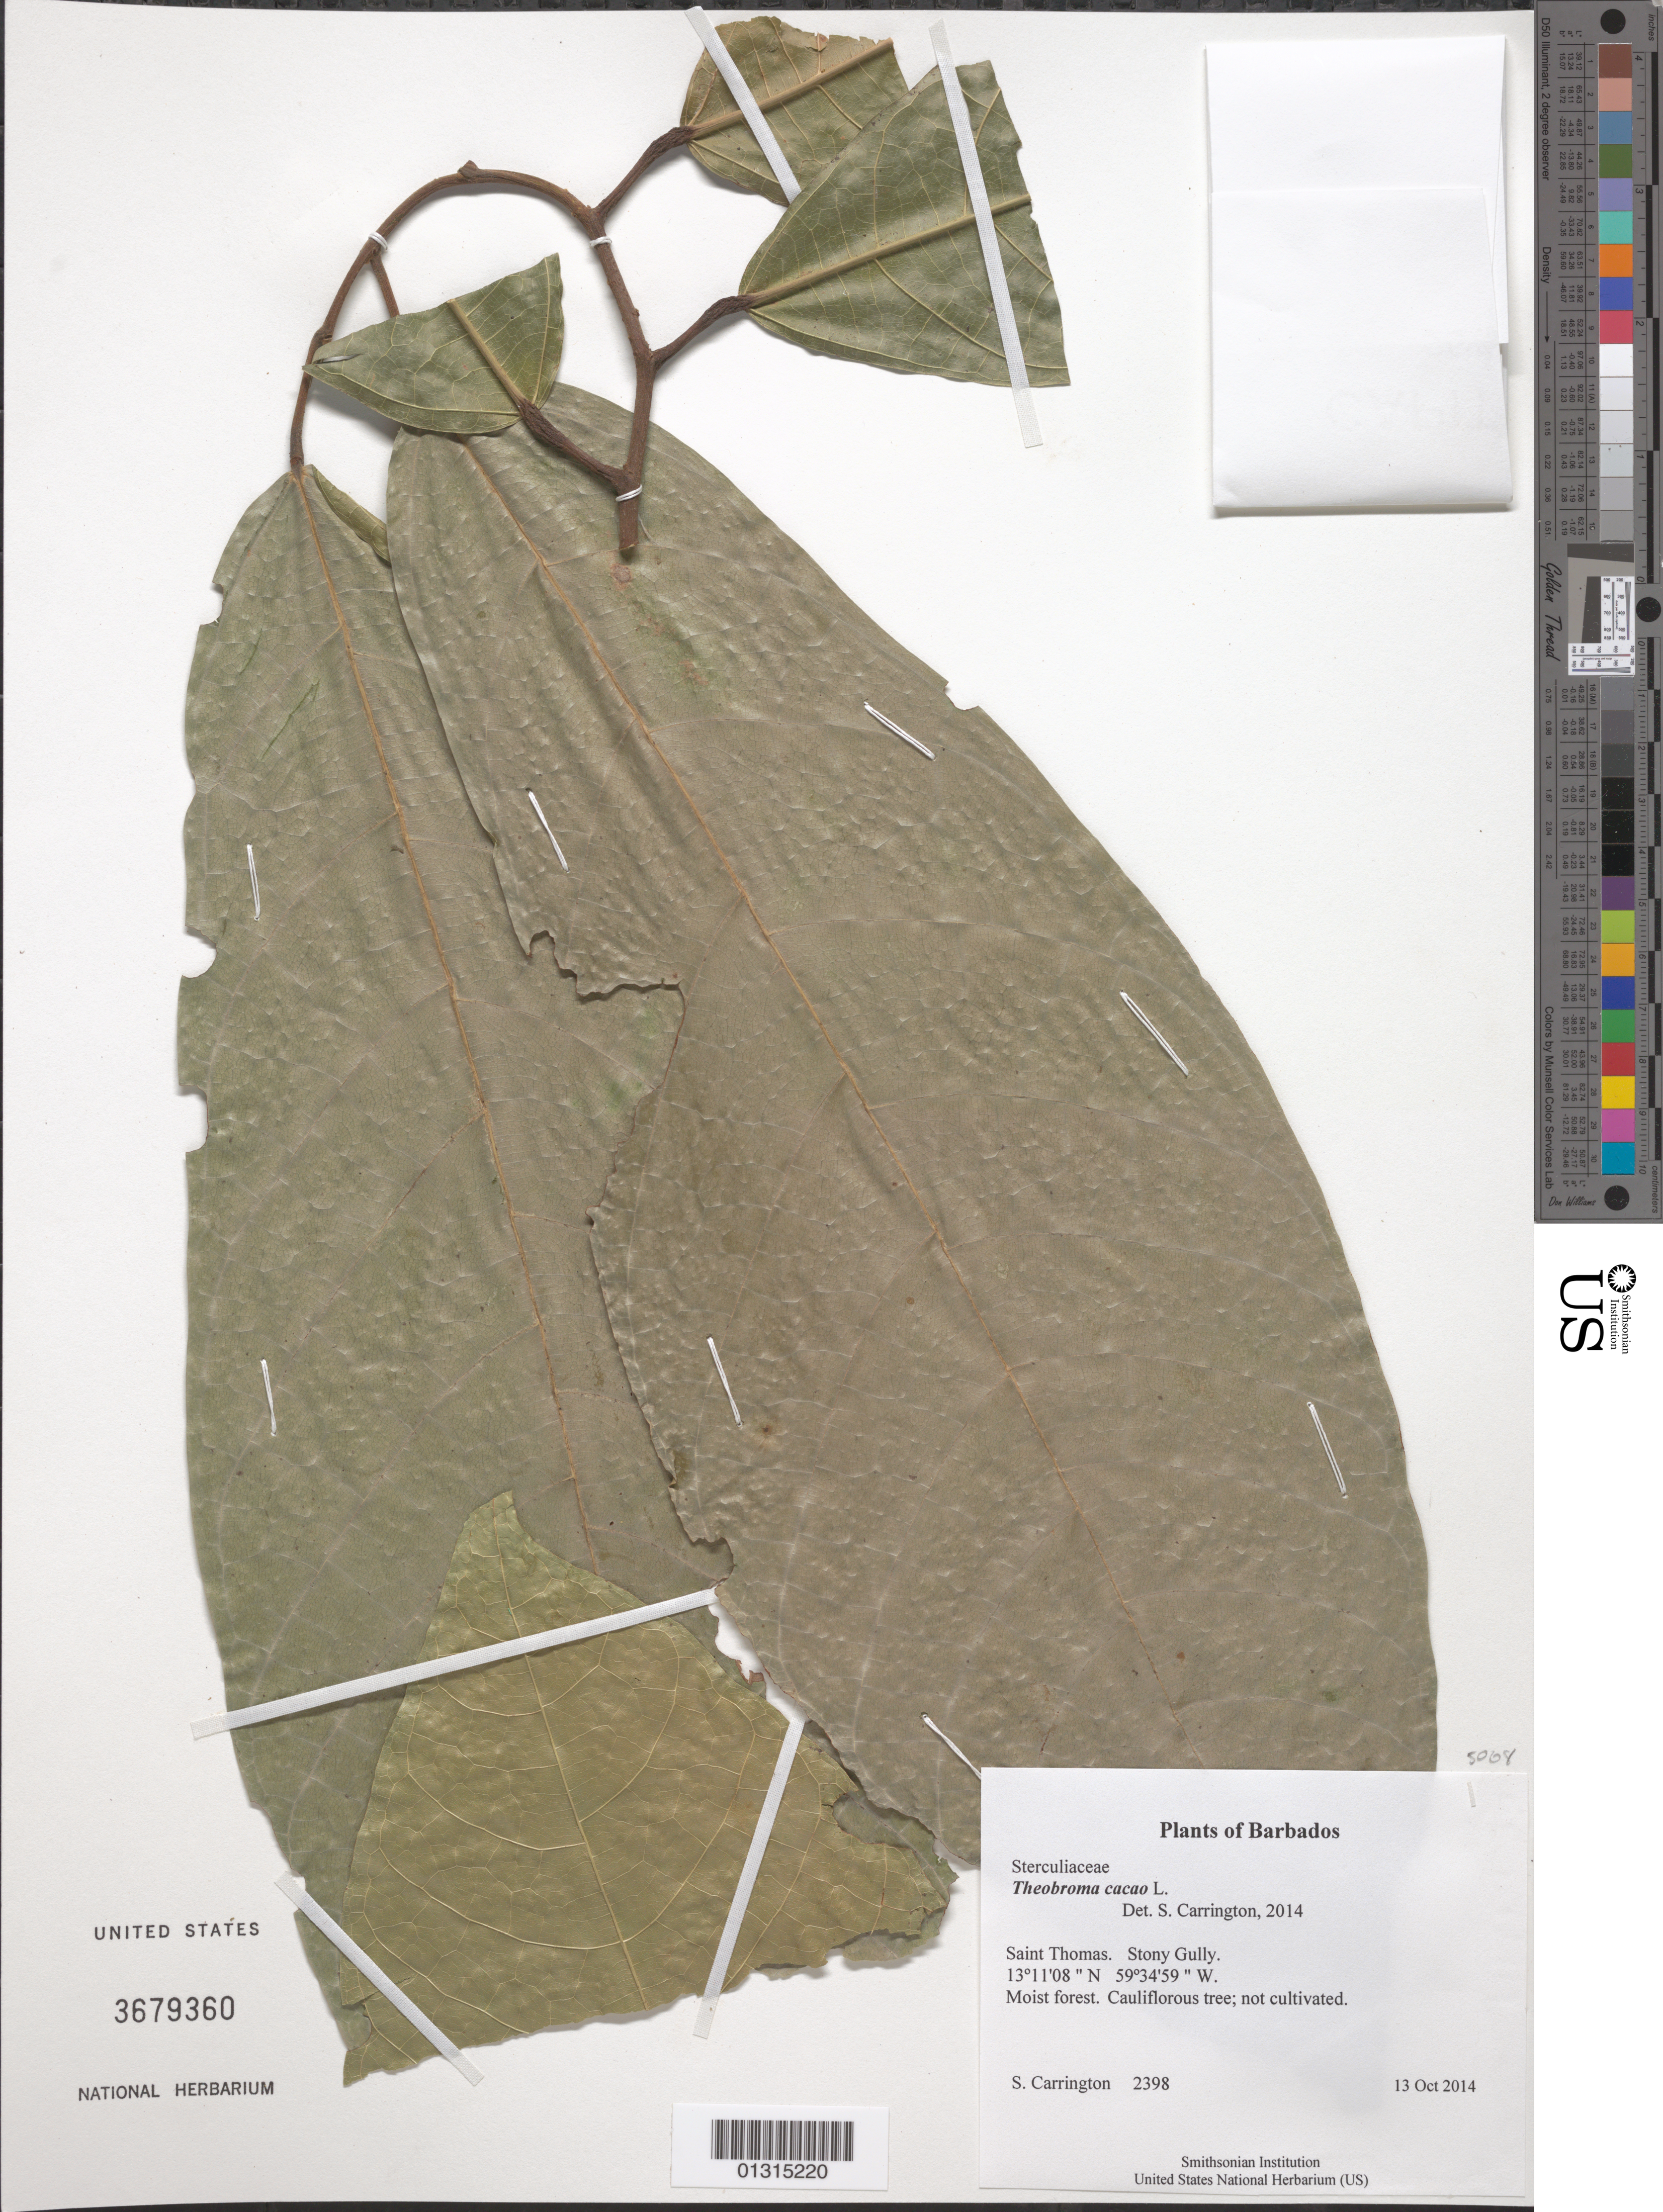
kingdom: Plantae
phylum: Tracheophyta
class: Magnoliopsida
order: Malvales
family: Malvaceae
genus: Theobroma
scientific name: Theobroma cacao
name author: L.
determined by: Carrington, C. M. S.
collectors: C. M. S. Carrington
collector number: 2398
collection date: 2014-10-13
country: Barbados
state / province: Saint Thomas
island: Barbados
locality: Stony Gully, St Thomas.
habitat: Moist forest.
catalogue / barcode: US 3679360